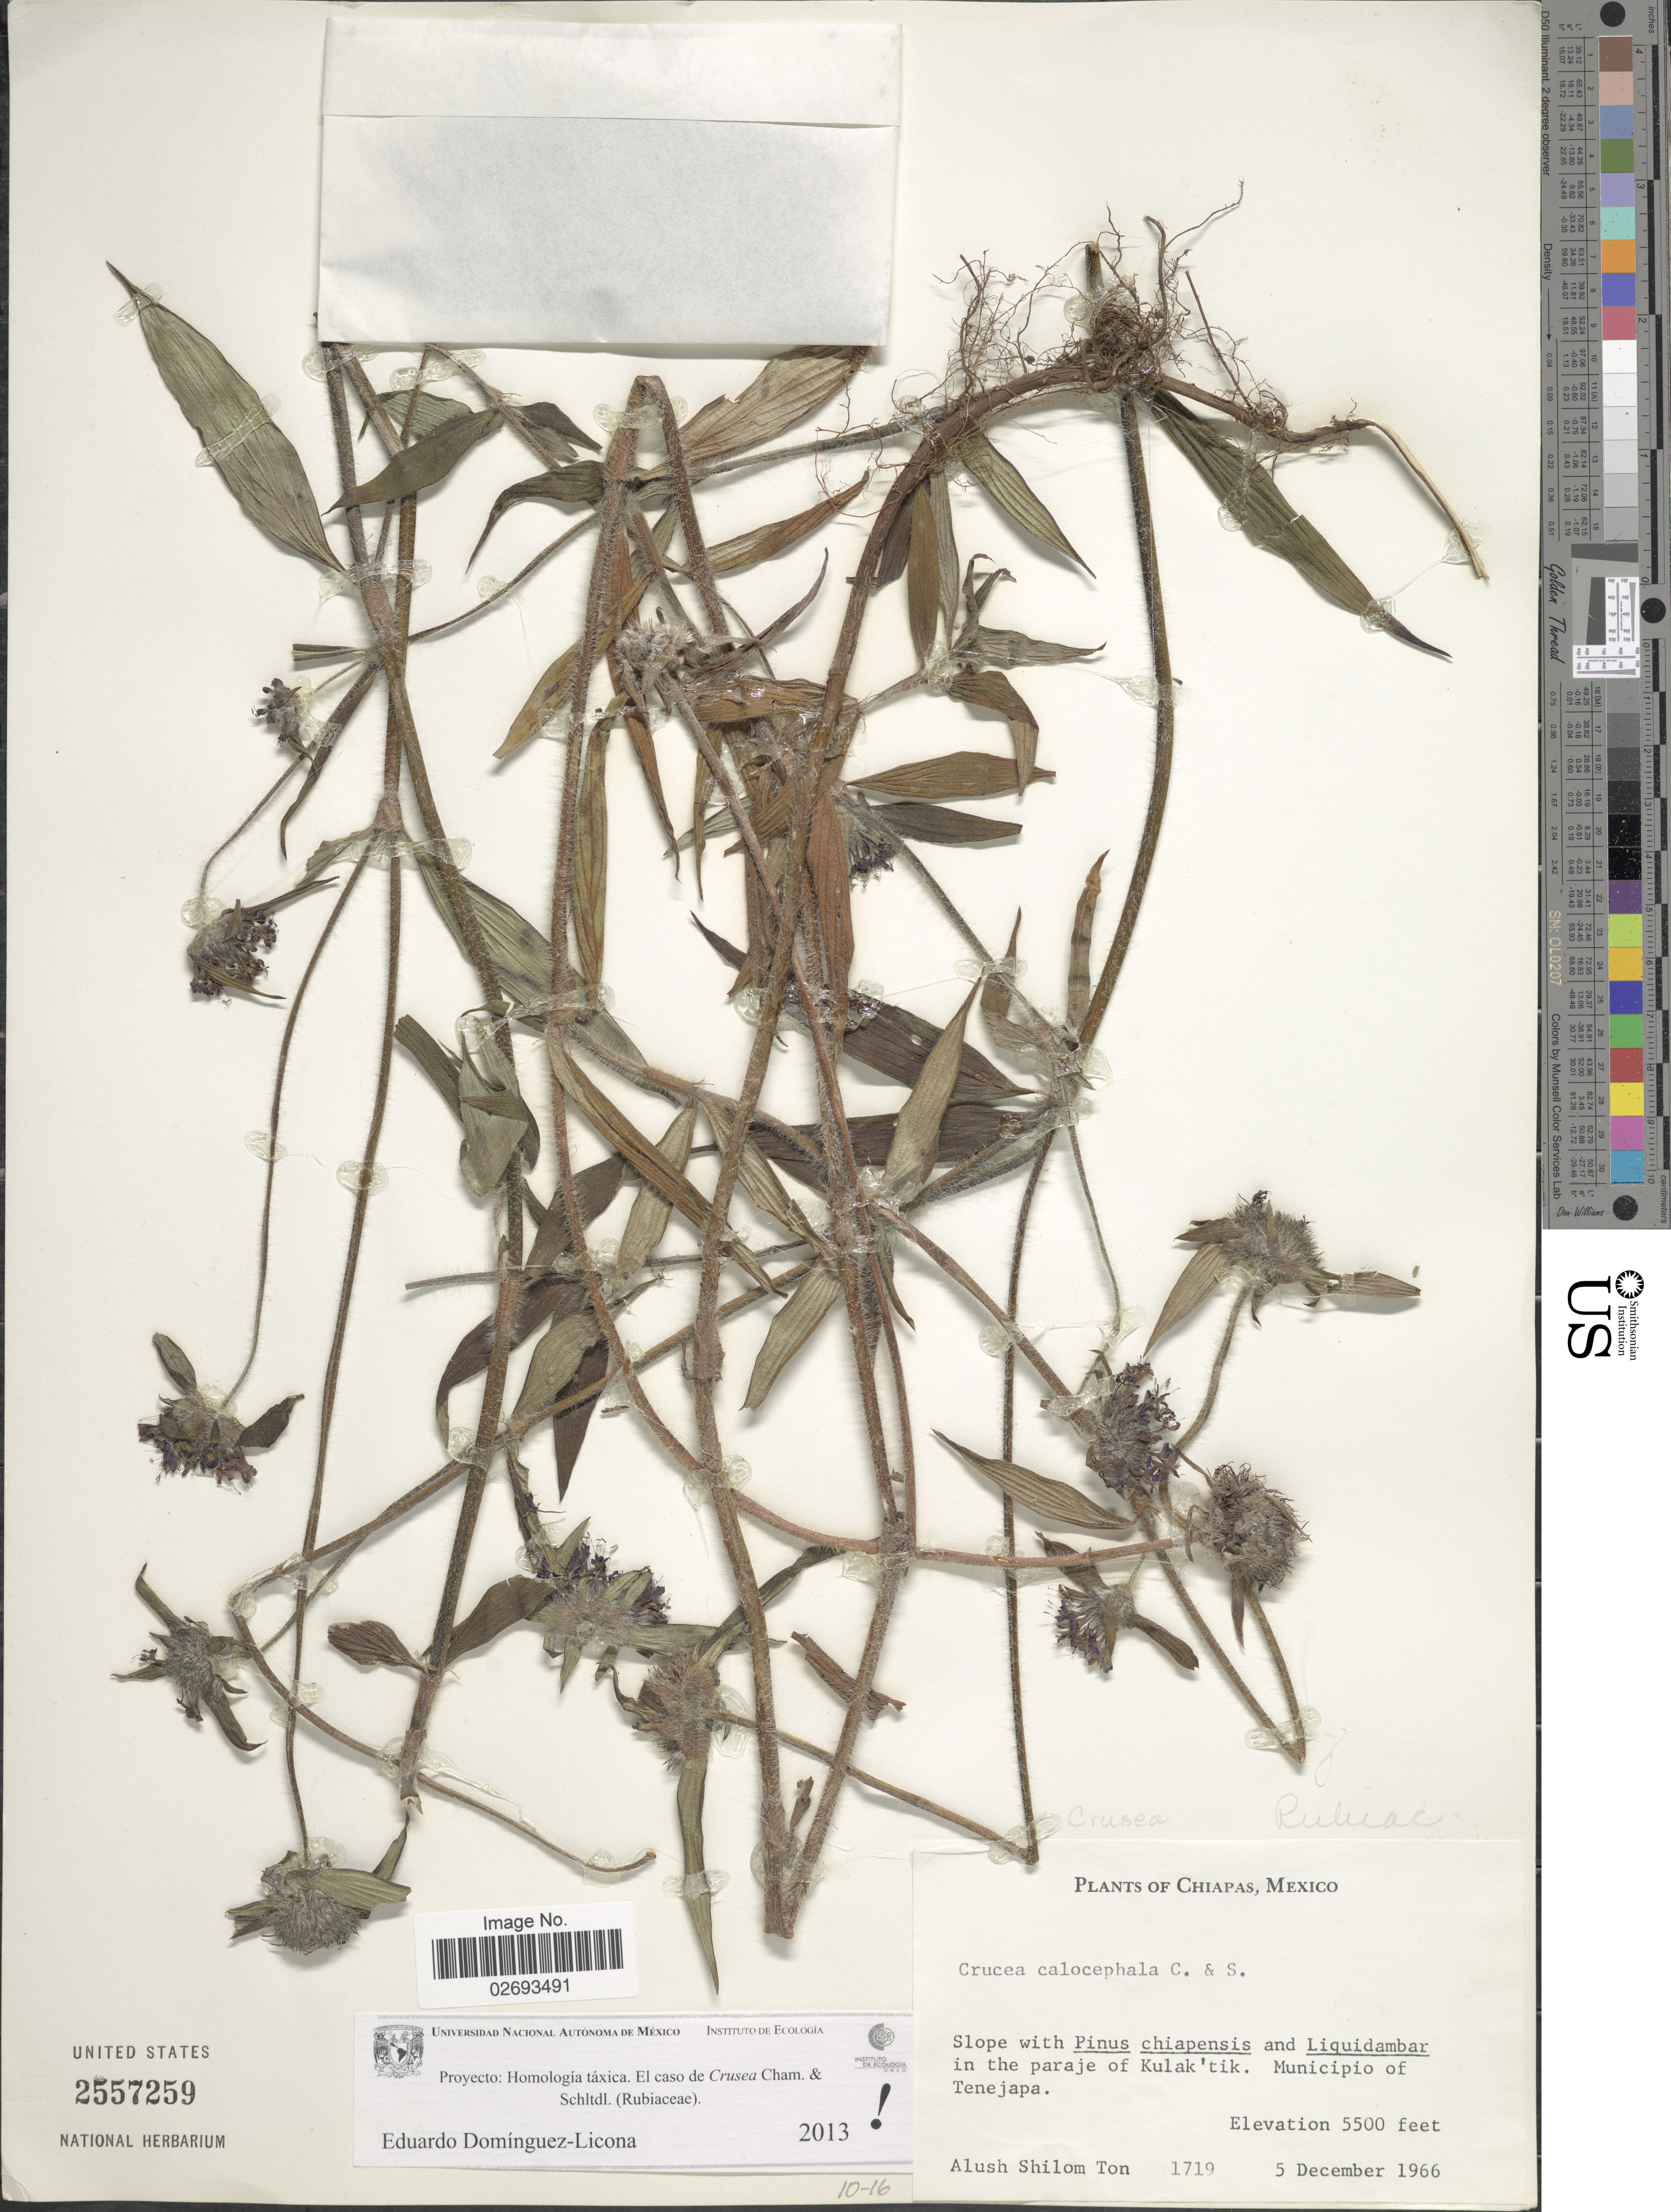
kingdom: Plantae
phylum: Tracheophyta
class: Magnoliopsida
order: Gentianales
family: Rubiaceae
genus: Crusea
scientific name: Crusea calocephala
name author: DC.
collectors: A. M. Ton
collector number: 1719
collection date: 1966-12-05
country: Mexico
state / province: Chiapas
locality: In the paraje of Kulak'tik. Municipio of Tenajapa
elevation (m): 1676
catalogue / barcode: US 2557259